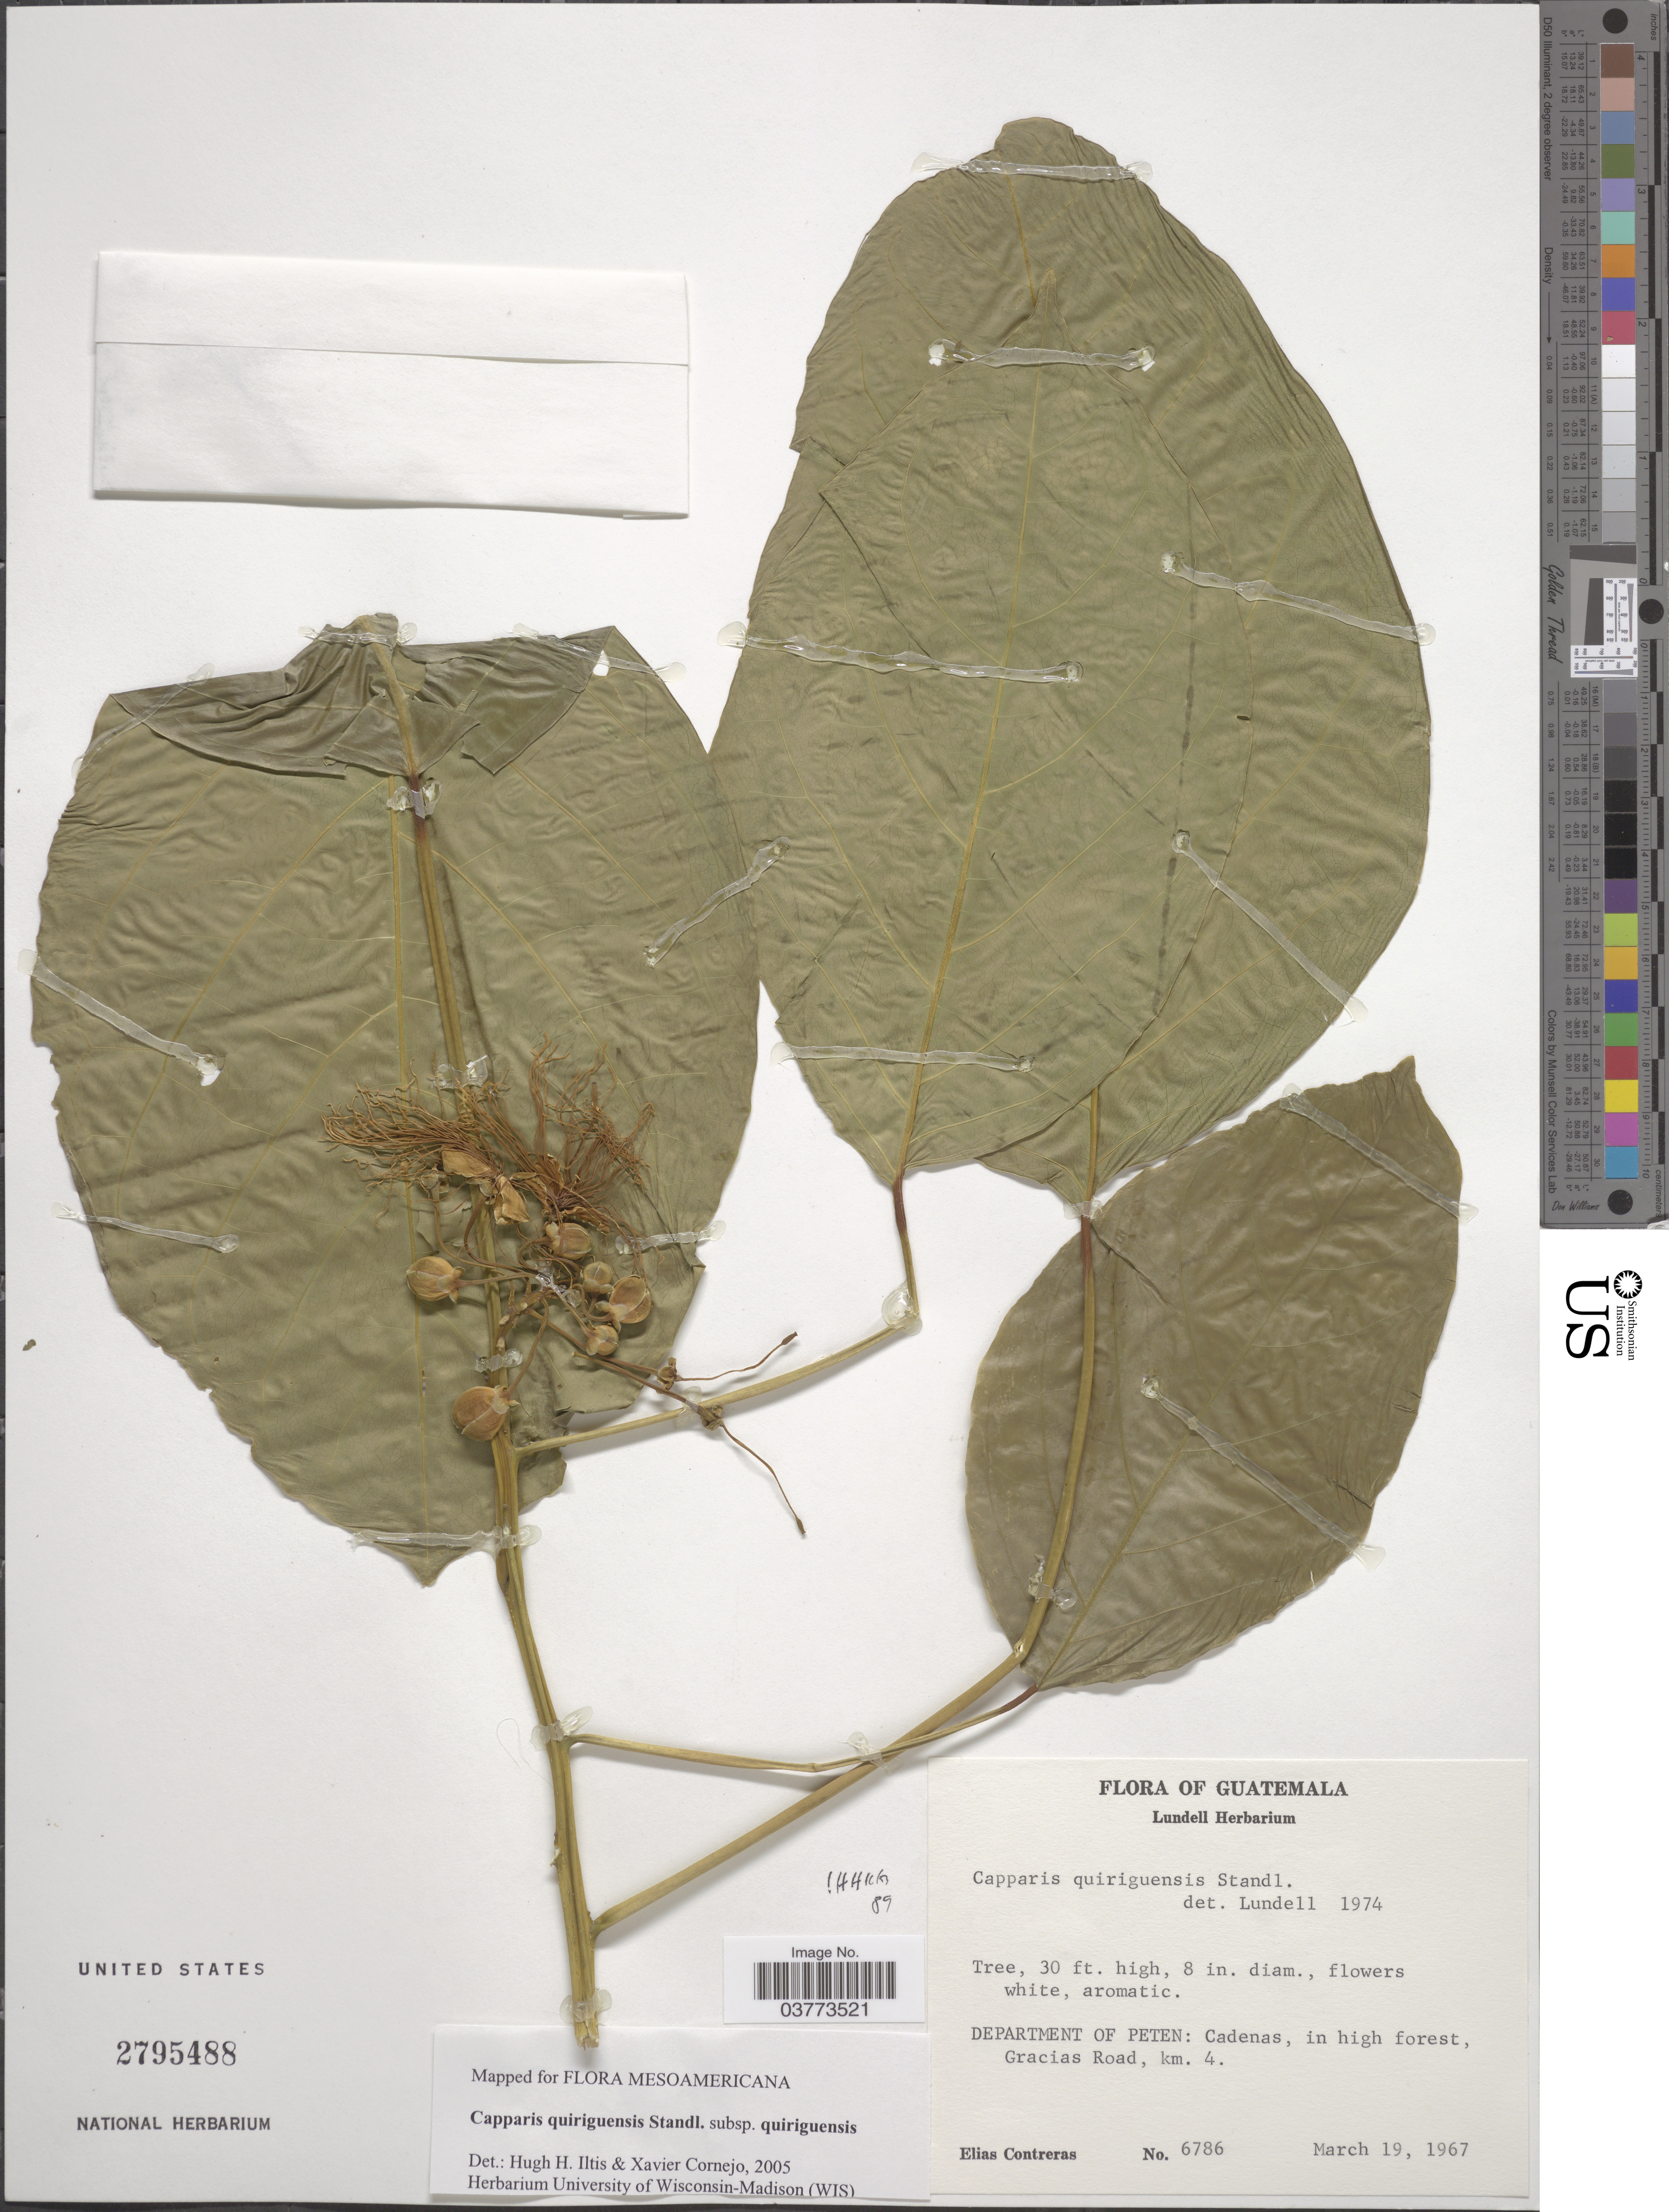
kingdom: Plantae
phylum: Tracheophyta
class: Magnoliopsida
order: Brassicales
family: Capparaceae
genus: Capparidastrum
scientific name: Capparidastrum quiriguense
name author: (Standl.) Iltis, H.H. & Cornejo, X.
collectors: E. Contreras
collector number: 6786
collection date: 1967-03-19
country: Guatemala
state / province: El Peten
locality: Department of Peten: Cadenas, Gracias Road, km. 4.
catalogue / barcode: US 2795488